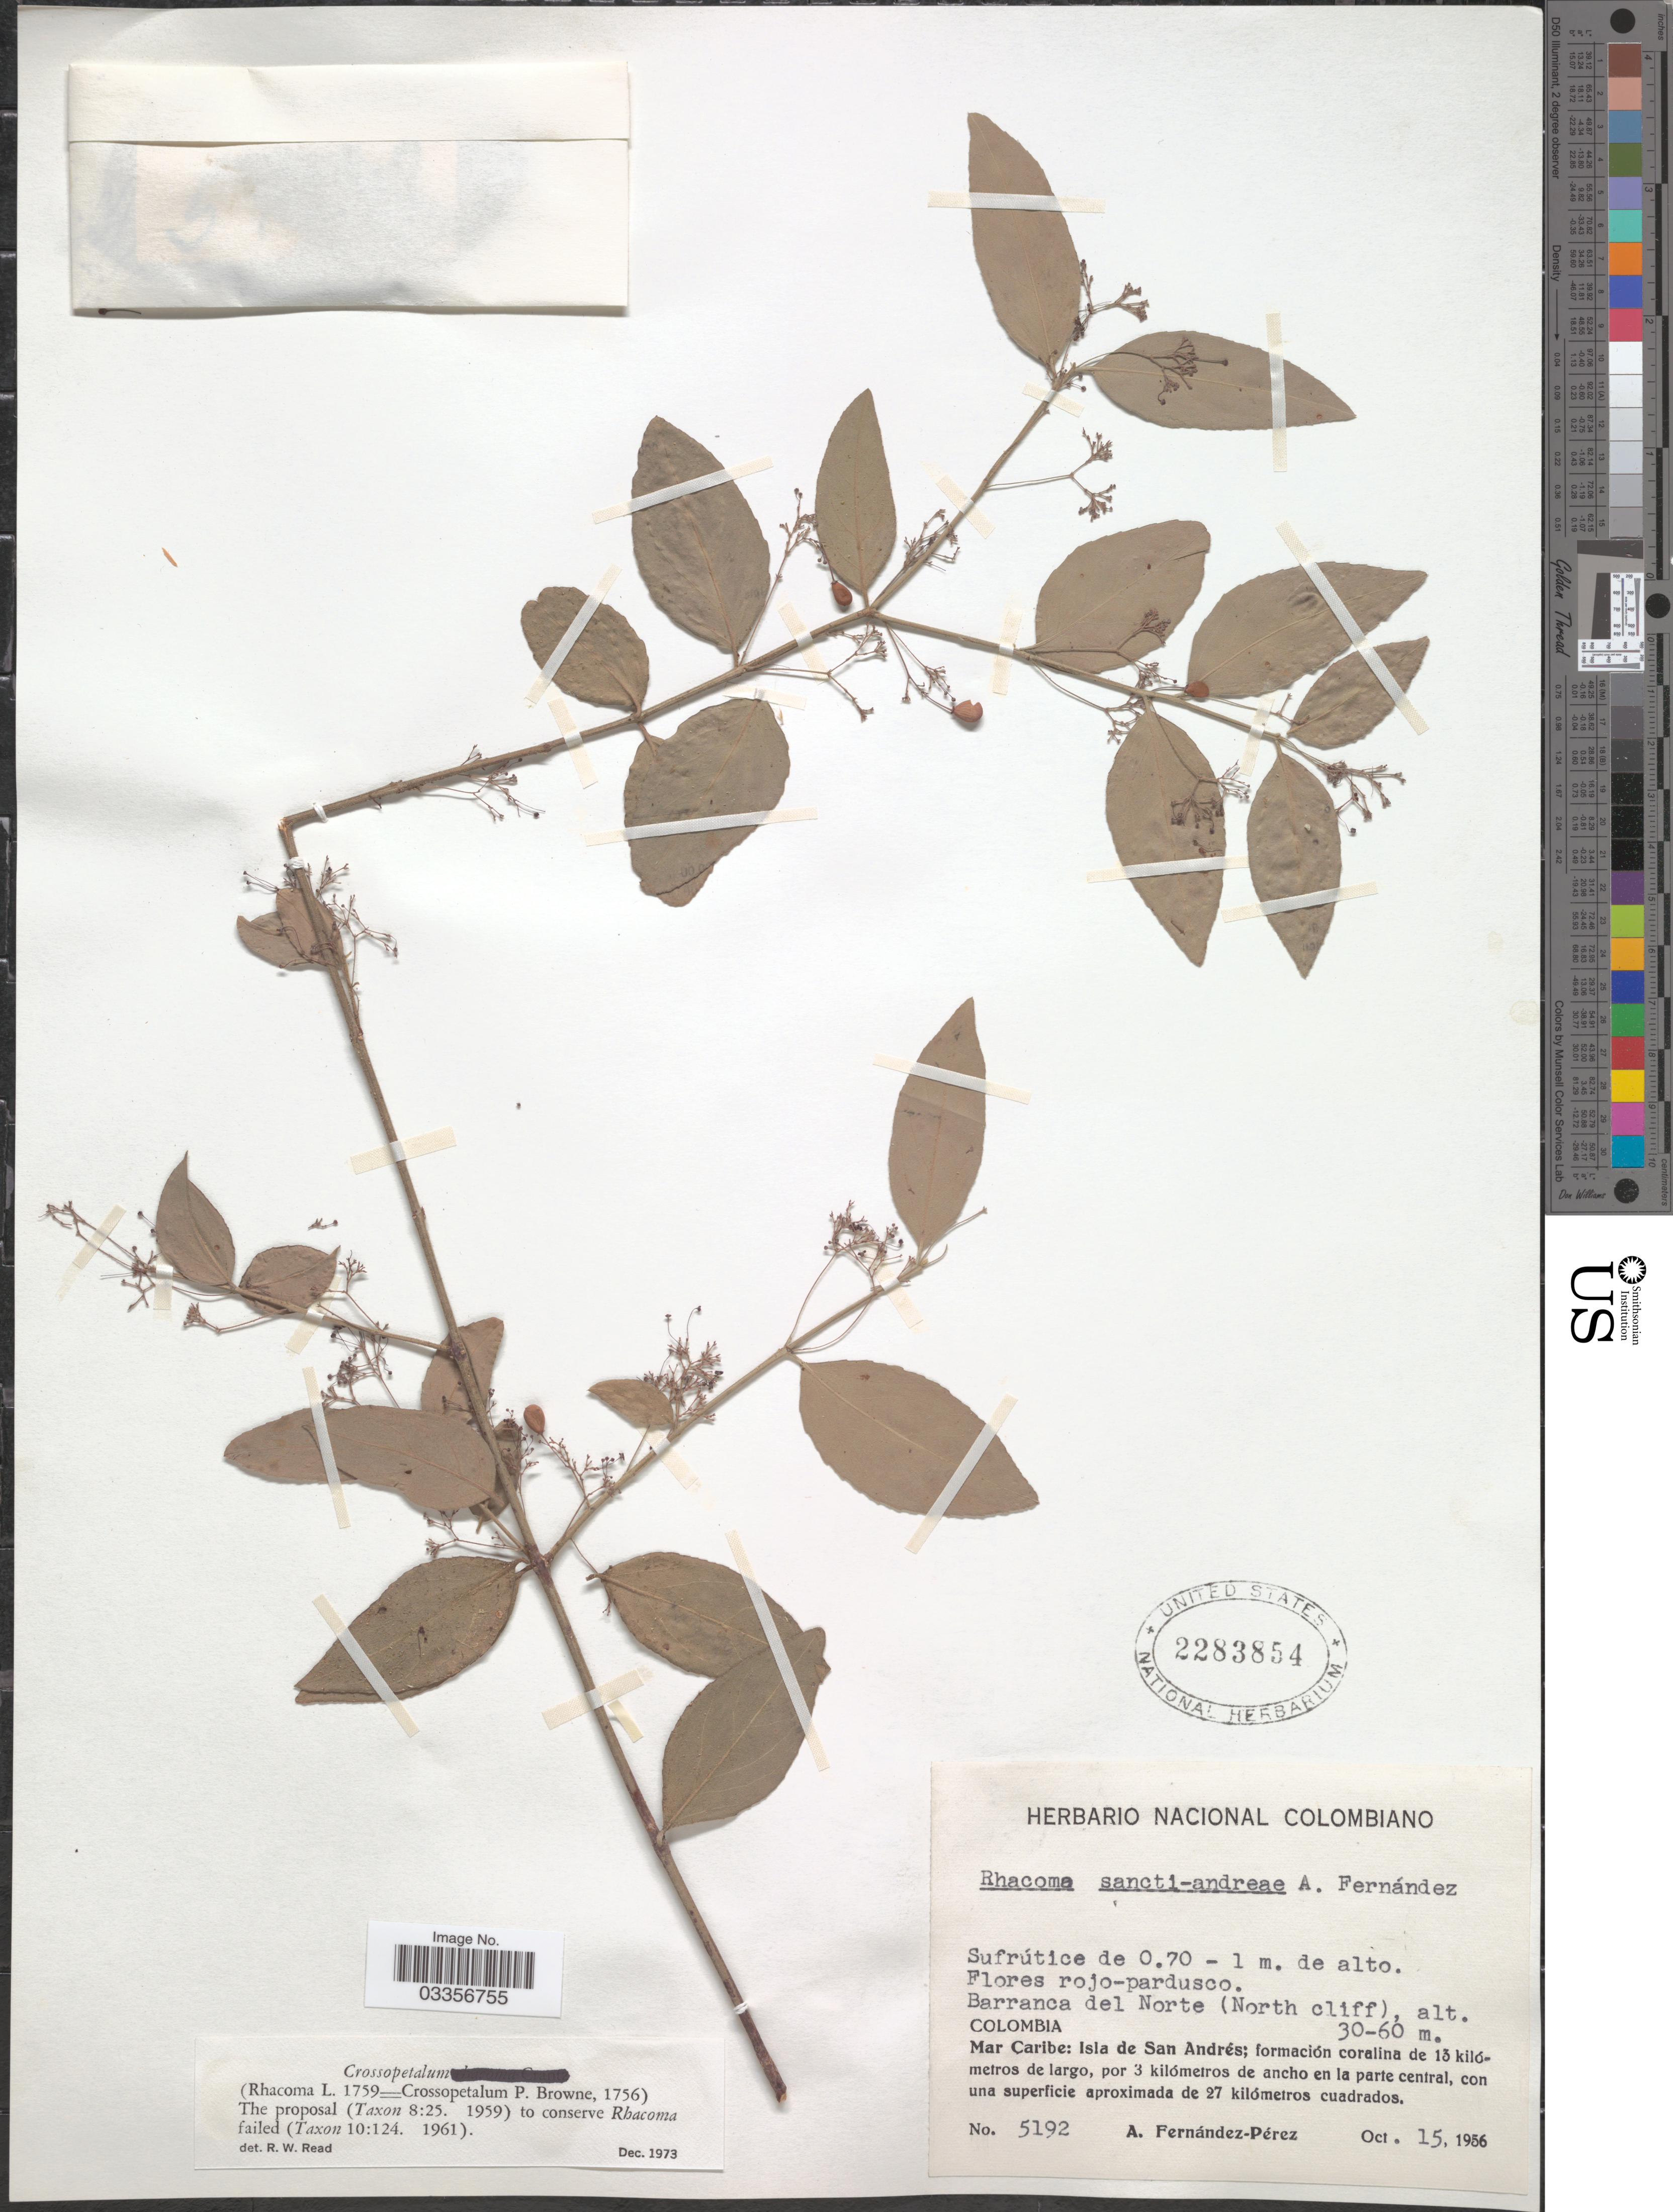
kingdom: Plantae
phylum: Tracheophyta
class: Magnoliopsida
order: Celastrales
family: Celastraceae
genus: Crossopetalum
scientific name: Crossopetalum uragoga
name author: (Jacq.) Kuntze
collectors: A. Fernández-Pérez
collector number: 5192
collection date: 1956-10-15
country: Colombia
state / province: San Andres y Providencia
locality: Barranca del Norte (North cliff), Mar Caribe: Isla de San Andrés.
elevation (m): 30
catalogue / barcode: US 2283854